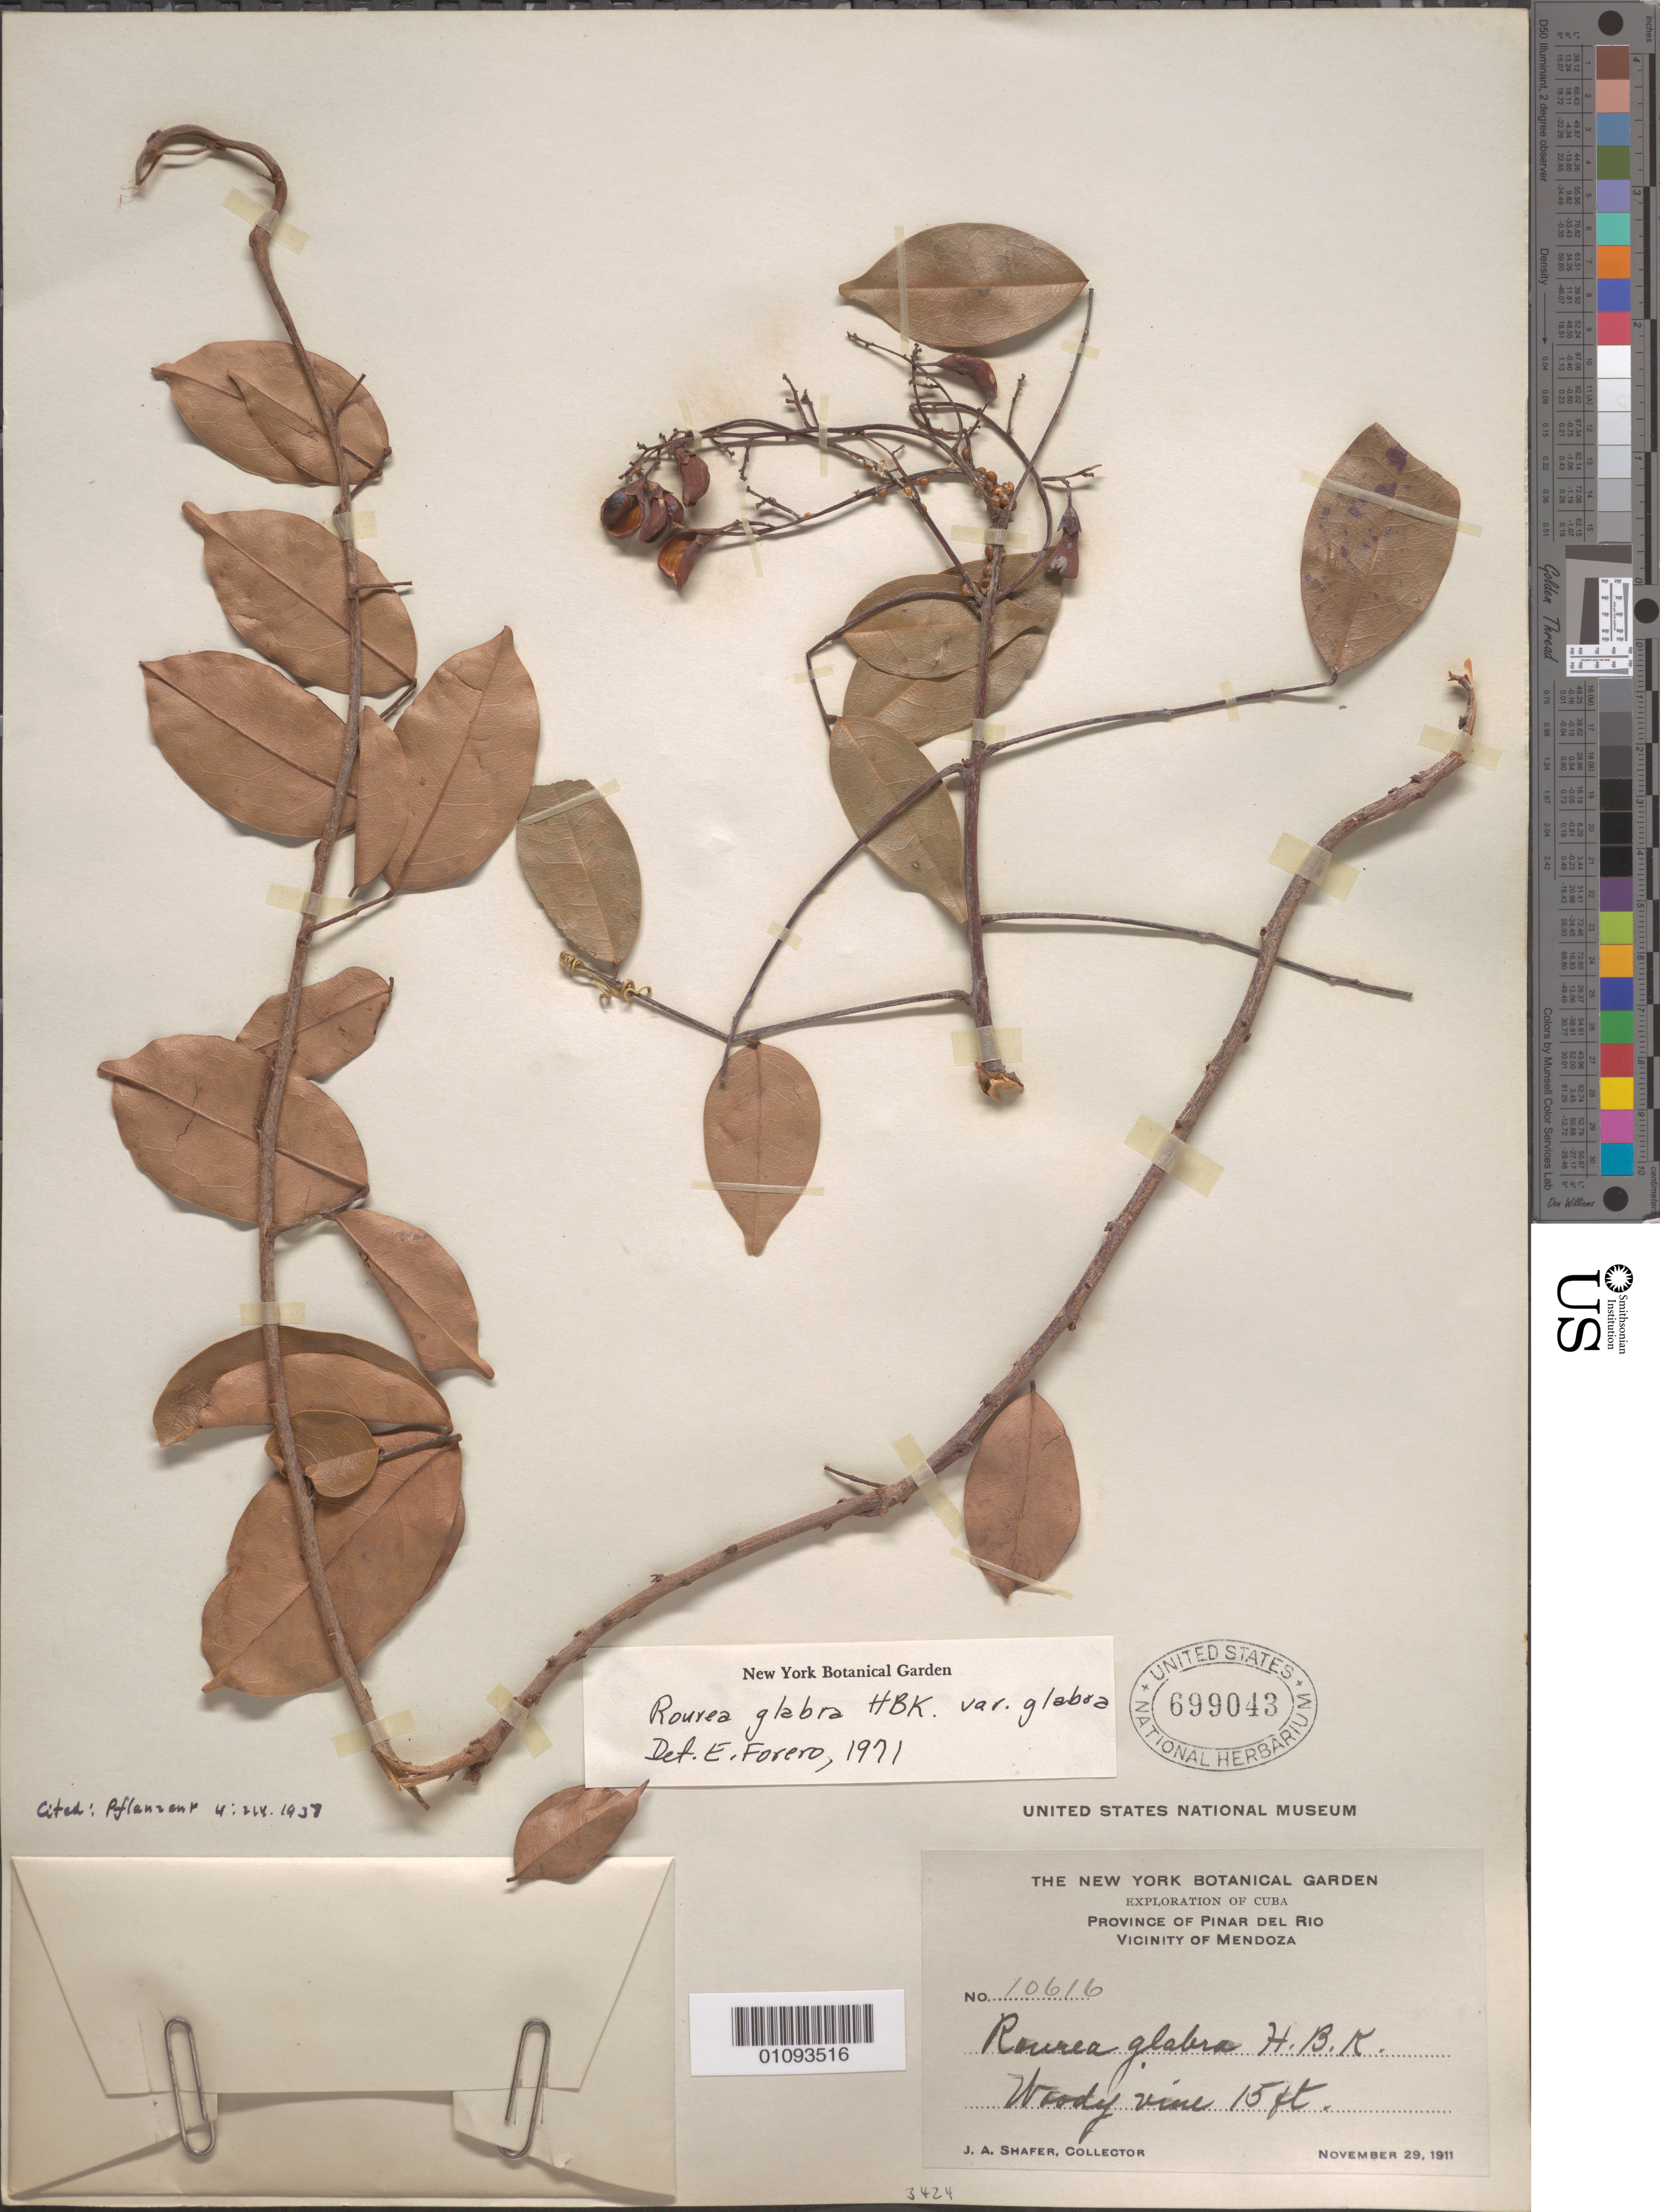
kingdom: Plantae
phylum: Tracheophyta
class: Magnoliopsida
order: Oxalidales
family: Connaraceae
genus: Rourea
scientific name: Rourea glabra var. glabra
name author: Kunth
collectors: J. A. Shafer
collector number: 10616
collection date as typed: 29 Nov 1911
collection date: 1911-11-29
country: Cuba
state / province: Pinar del Rio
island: Cuba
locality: Pinar del Rio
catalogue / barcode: US 699043